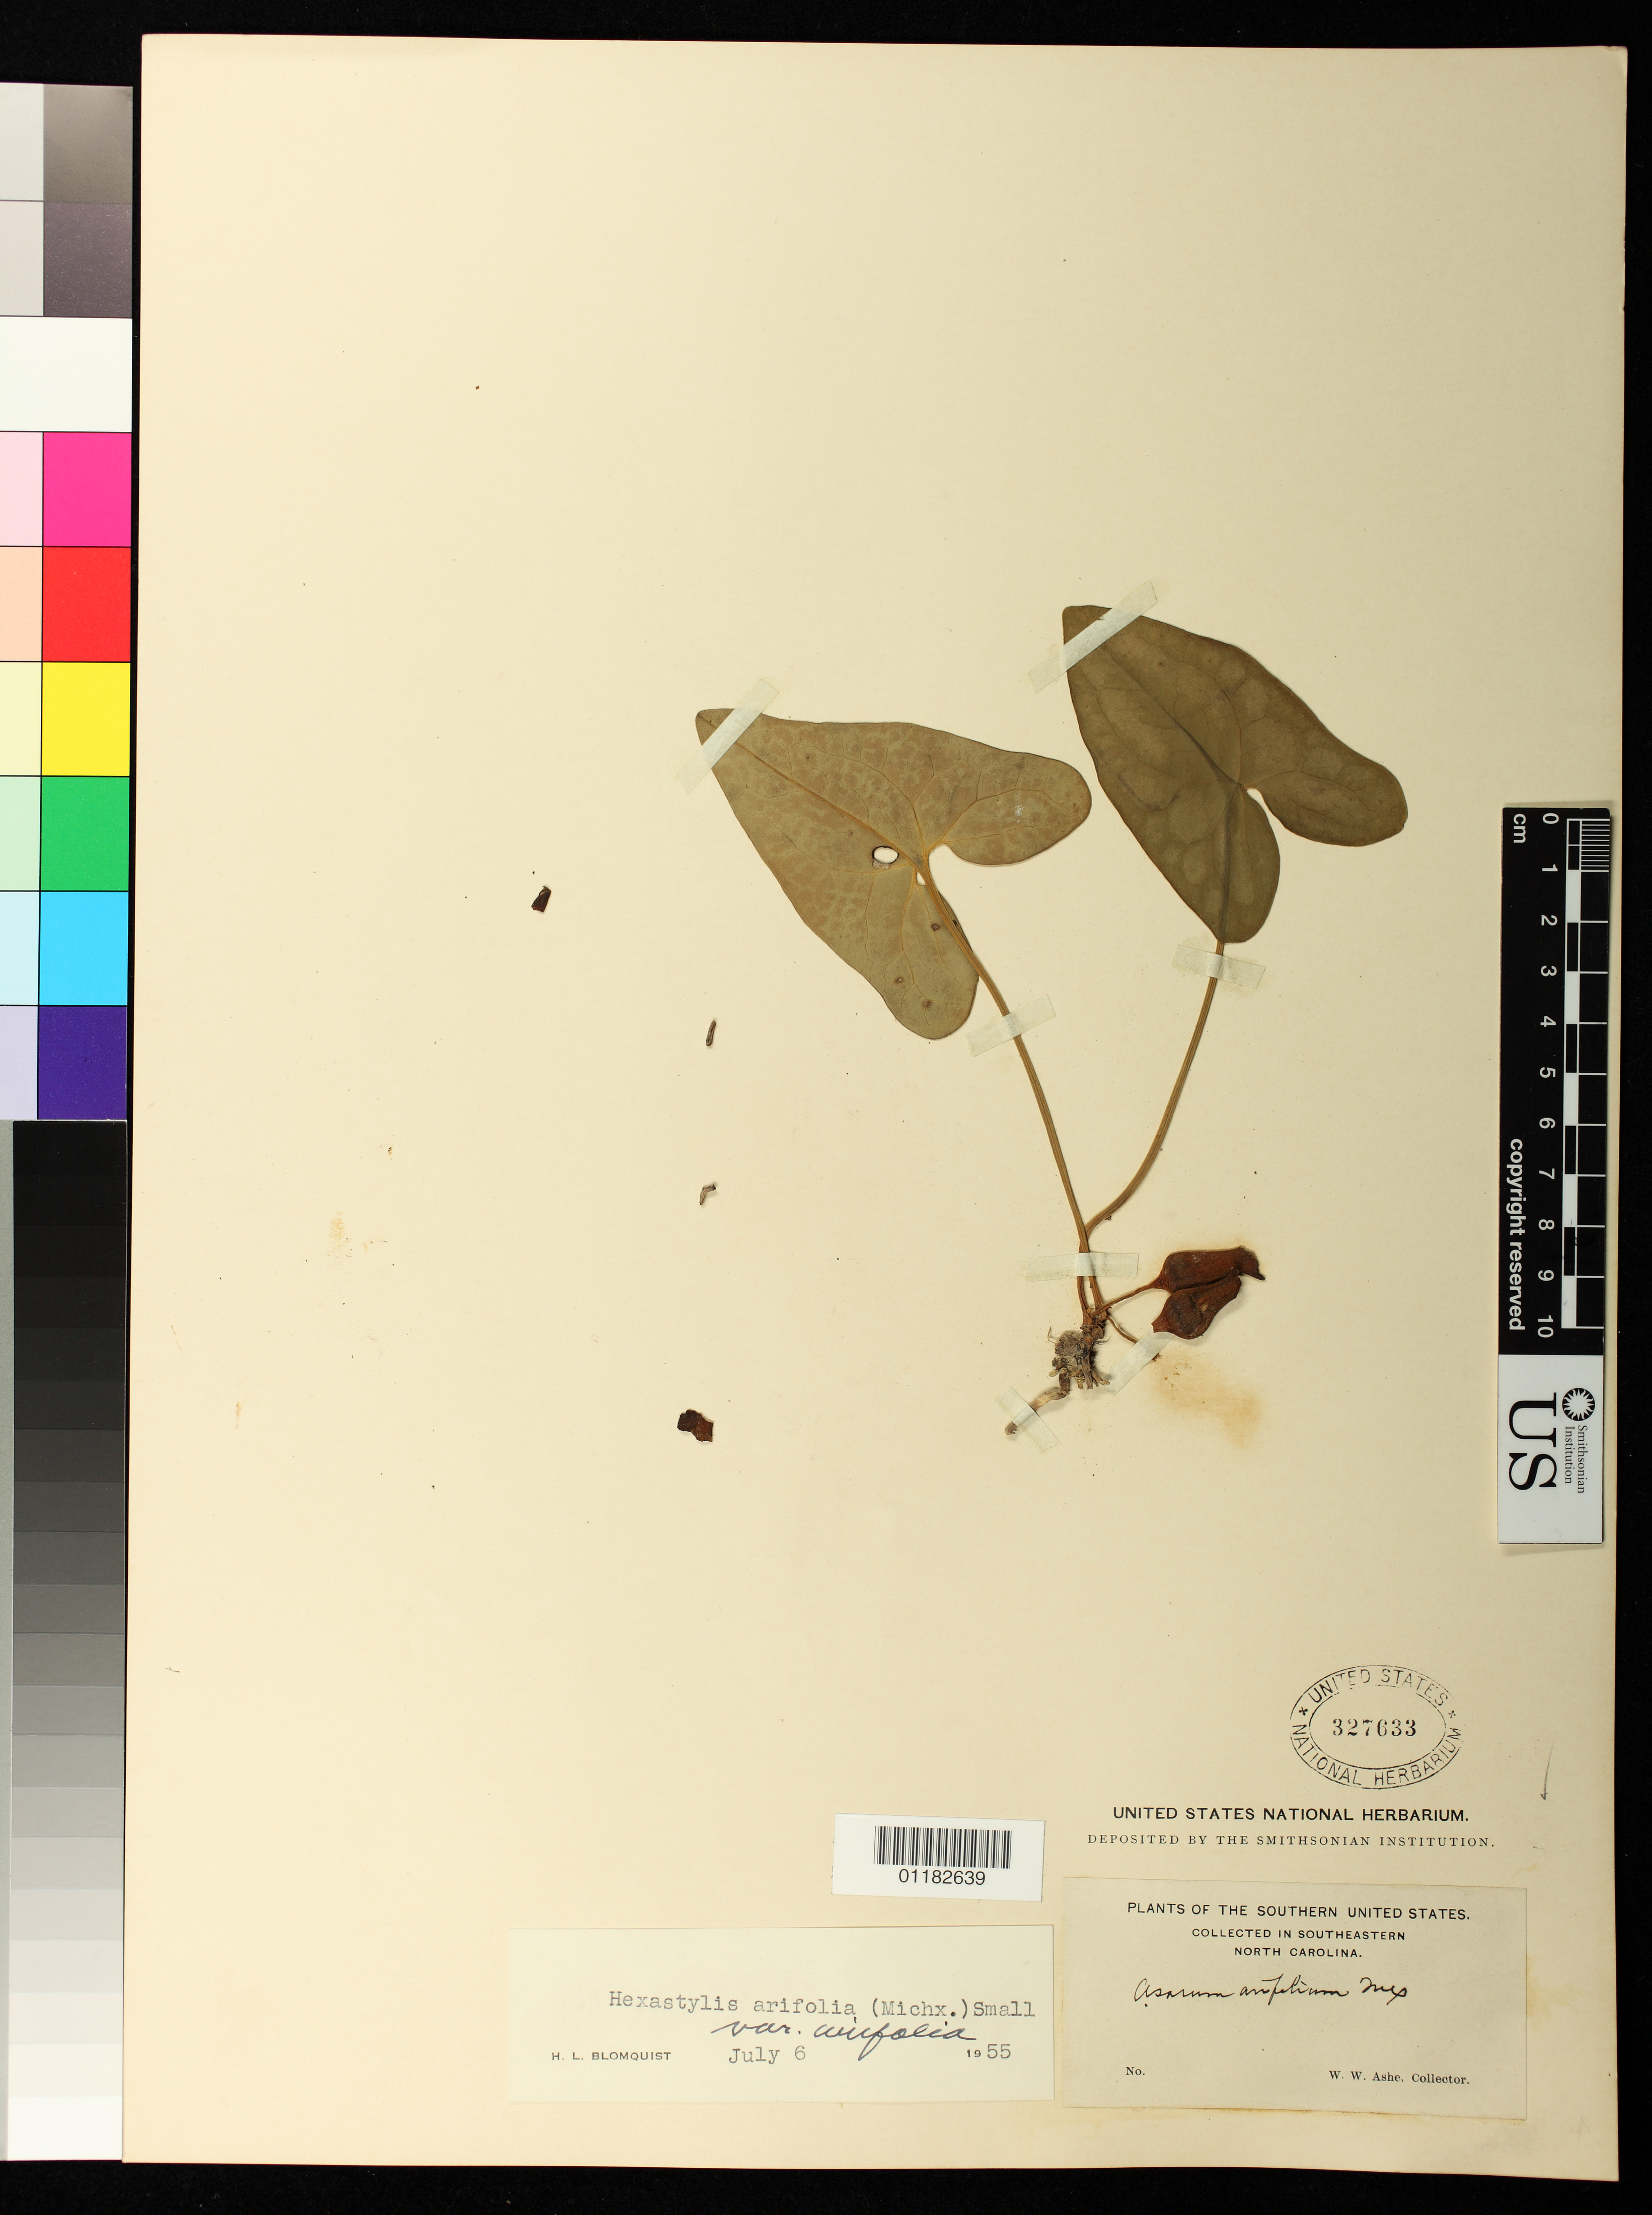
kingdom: Plantae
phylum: Tracheophyta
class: Magnoliopsida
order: Piperales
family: Aristolochiaceae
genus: Hexastylis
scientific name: Hexastylis arifolia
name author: (Michx.) Small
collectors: W. W. Ashe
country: United States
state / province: North Carolina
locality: Southeastern North Carolina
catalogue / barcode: US 327633